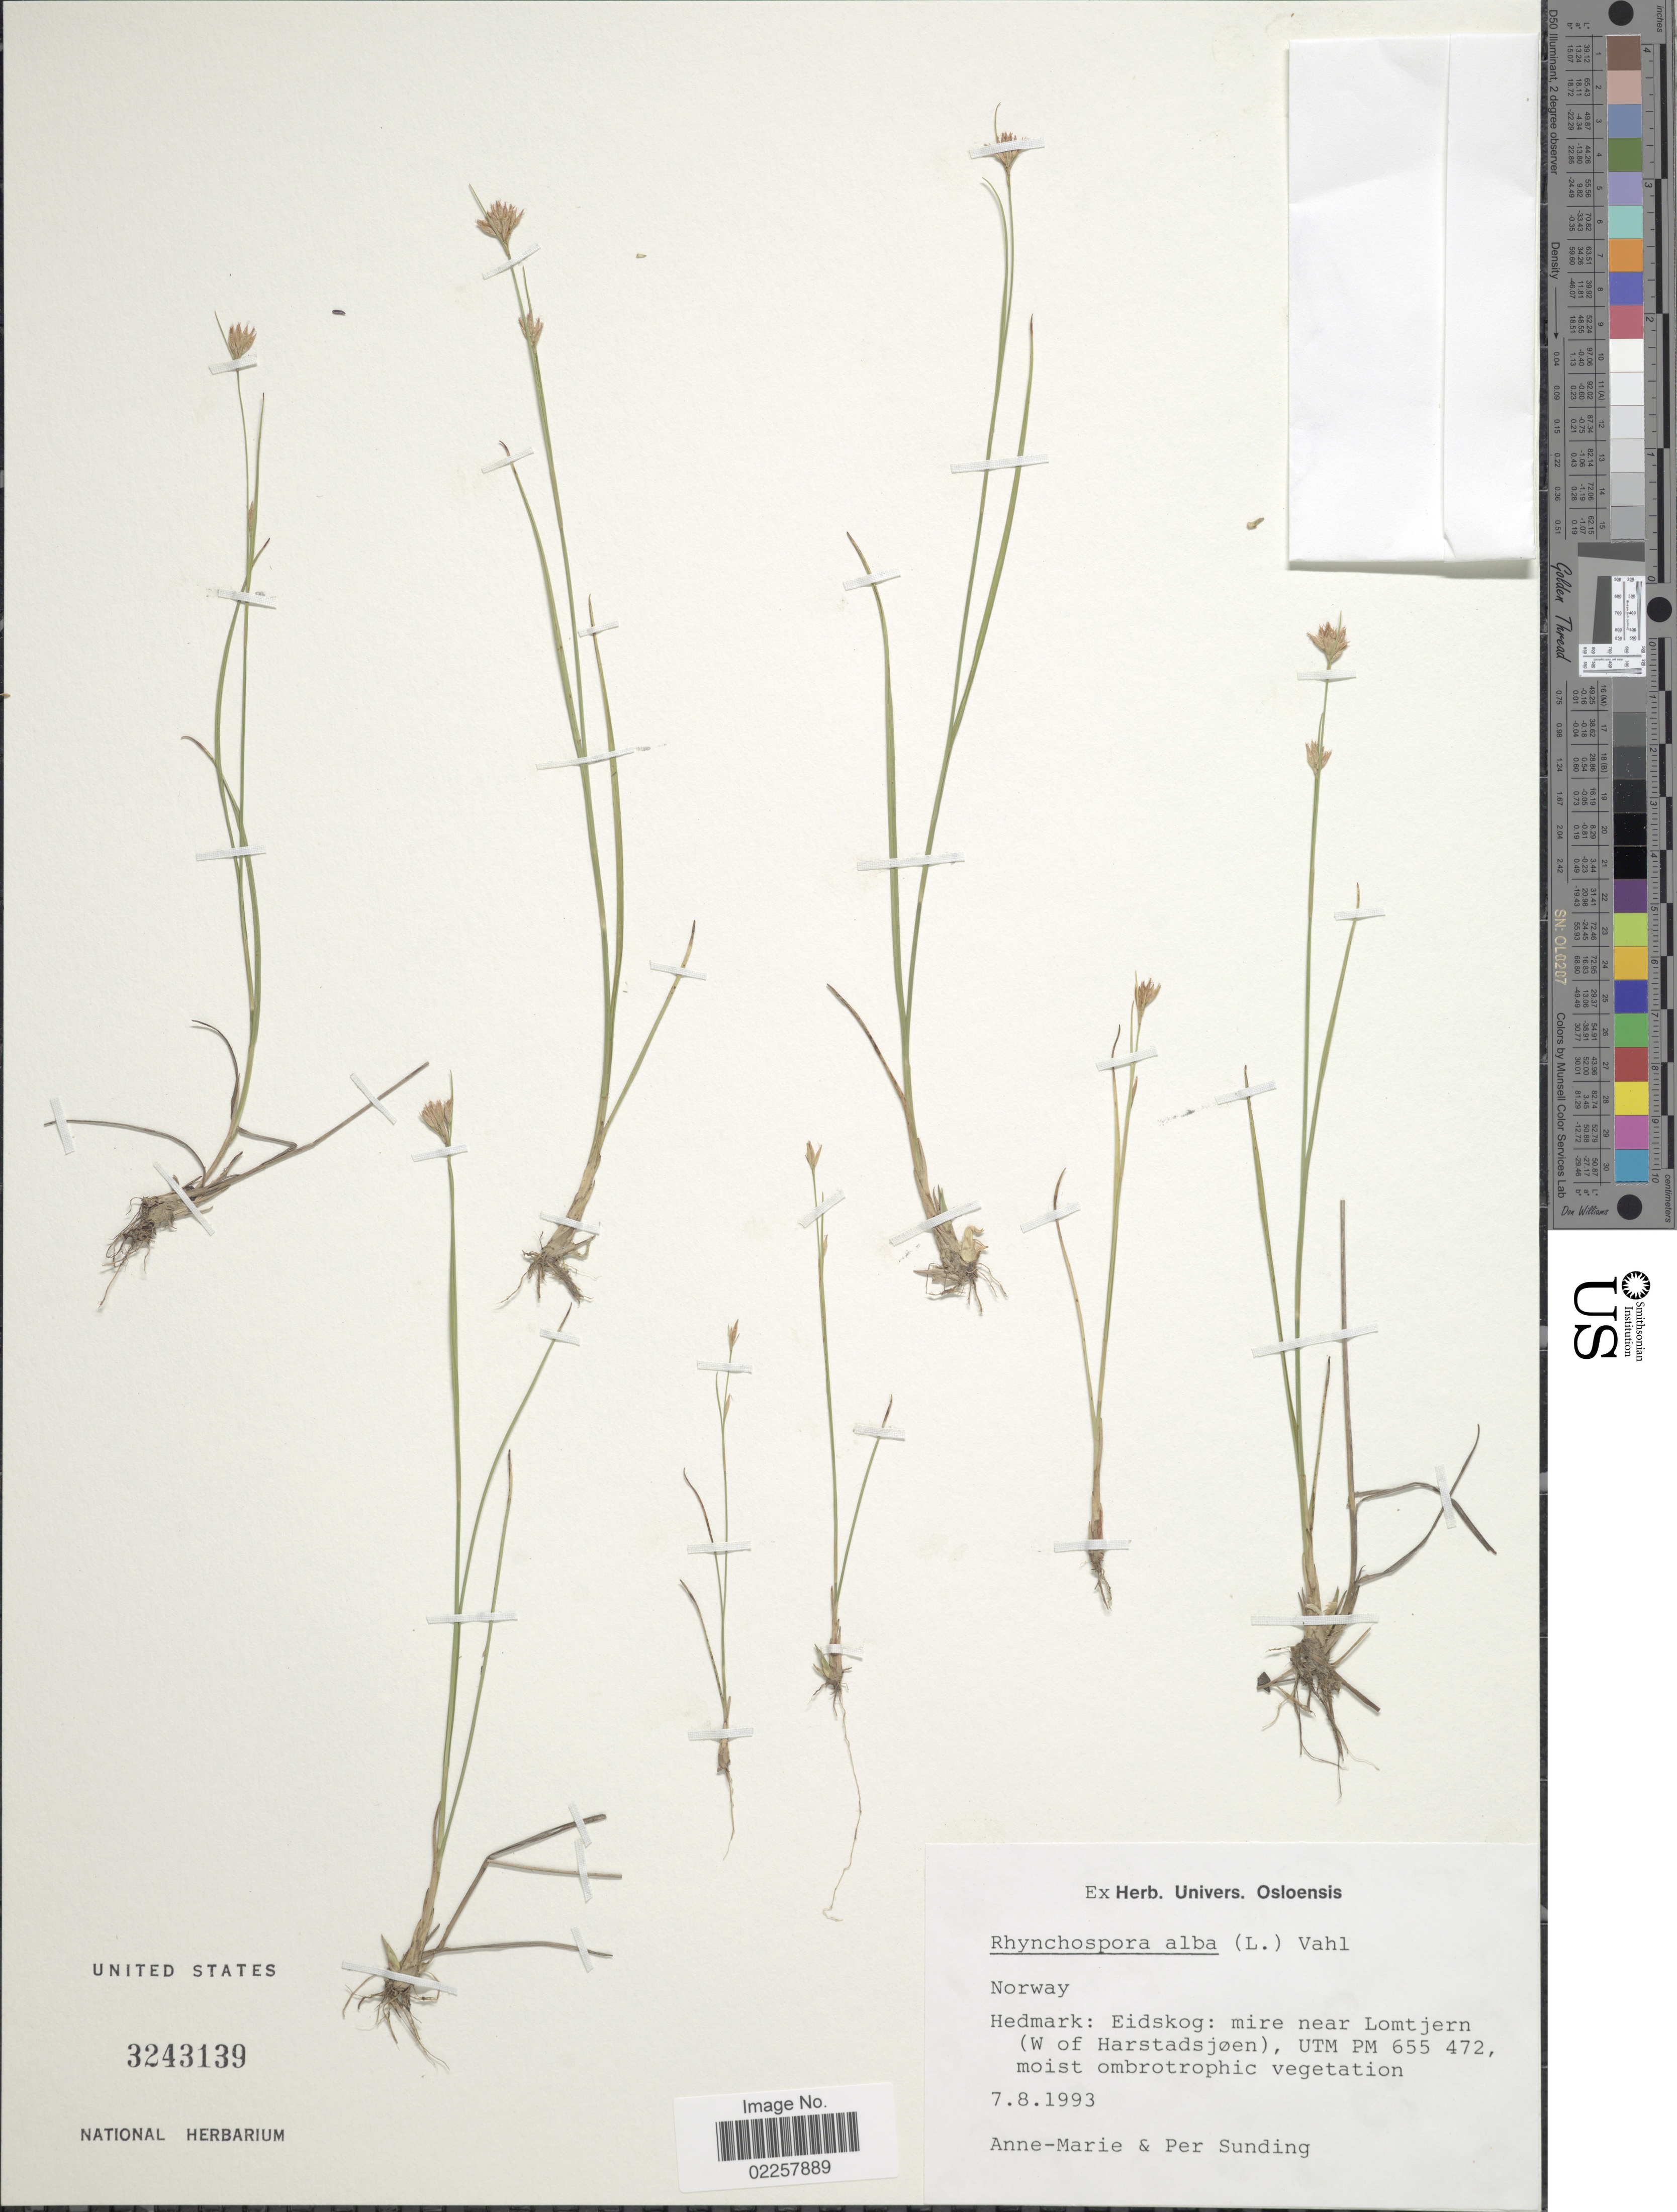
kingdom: Plantae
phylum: Tracheophyta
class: Liliopsida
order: Poales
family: Cyperaceae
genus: Rhynchospora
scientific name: Rhynchospora alba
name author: (L.) Vahl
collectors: A. Sunding & P. O. Sunding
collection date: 1993-08-07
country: Norway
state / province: Hedmark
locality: Hedmark: Eidskog: mire near Lomtjern (W of Harstadsjoen), UTM PM 655472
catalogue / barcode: US 3243139